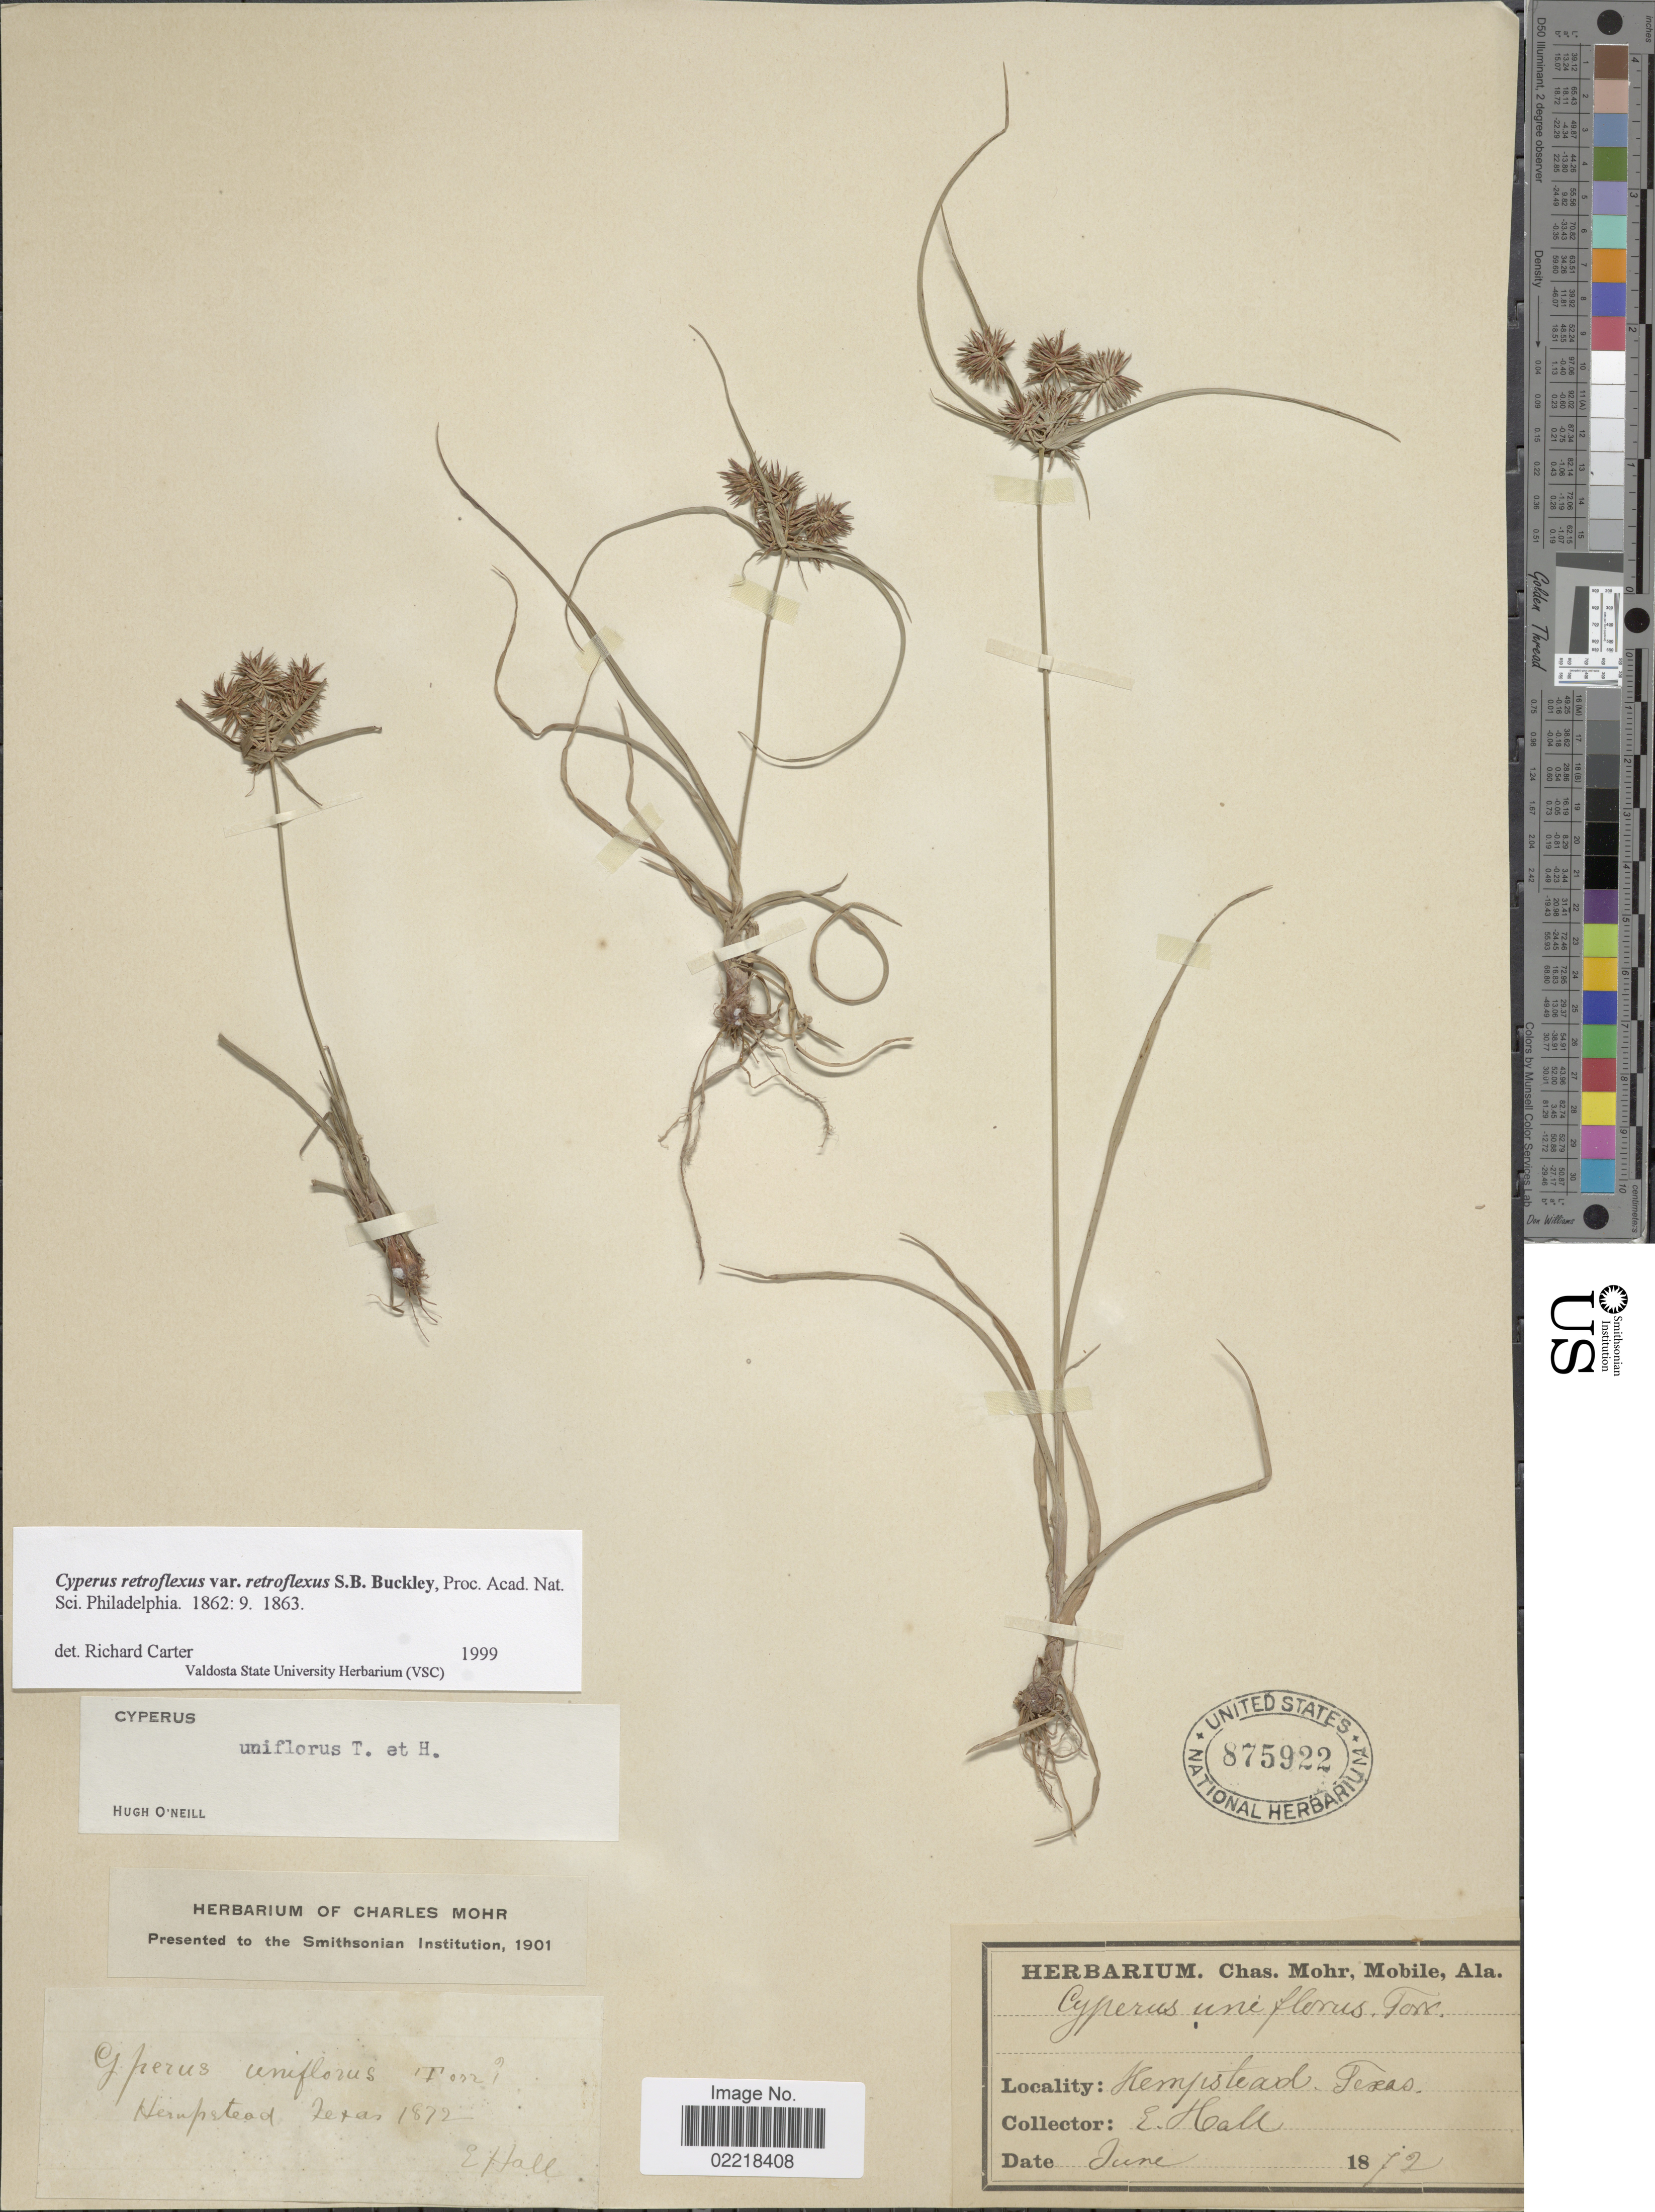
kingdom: Plantae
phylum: Tracheophyta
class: Liliopsida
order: Poales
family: Cyperaceae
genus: Cyperus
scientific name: Cyperus retroflexus var. retroflexus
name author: Buckley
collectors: E. Hall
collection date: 1872-06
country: United States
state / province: Texas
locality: Hempstead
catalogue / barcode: US 875922